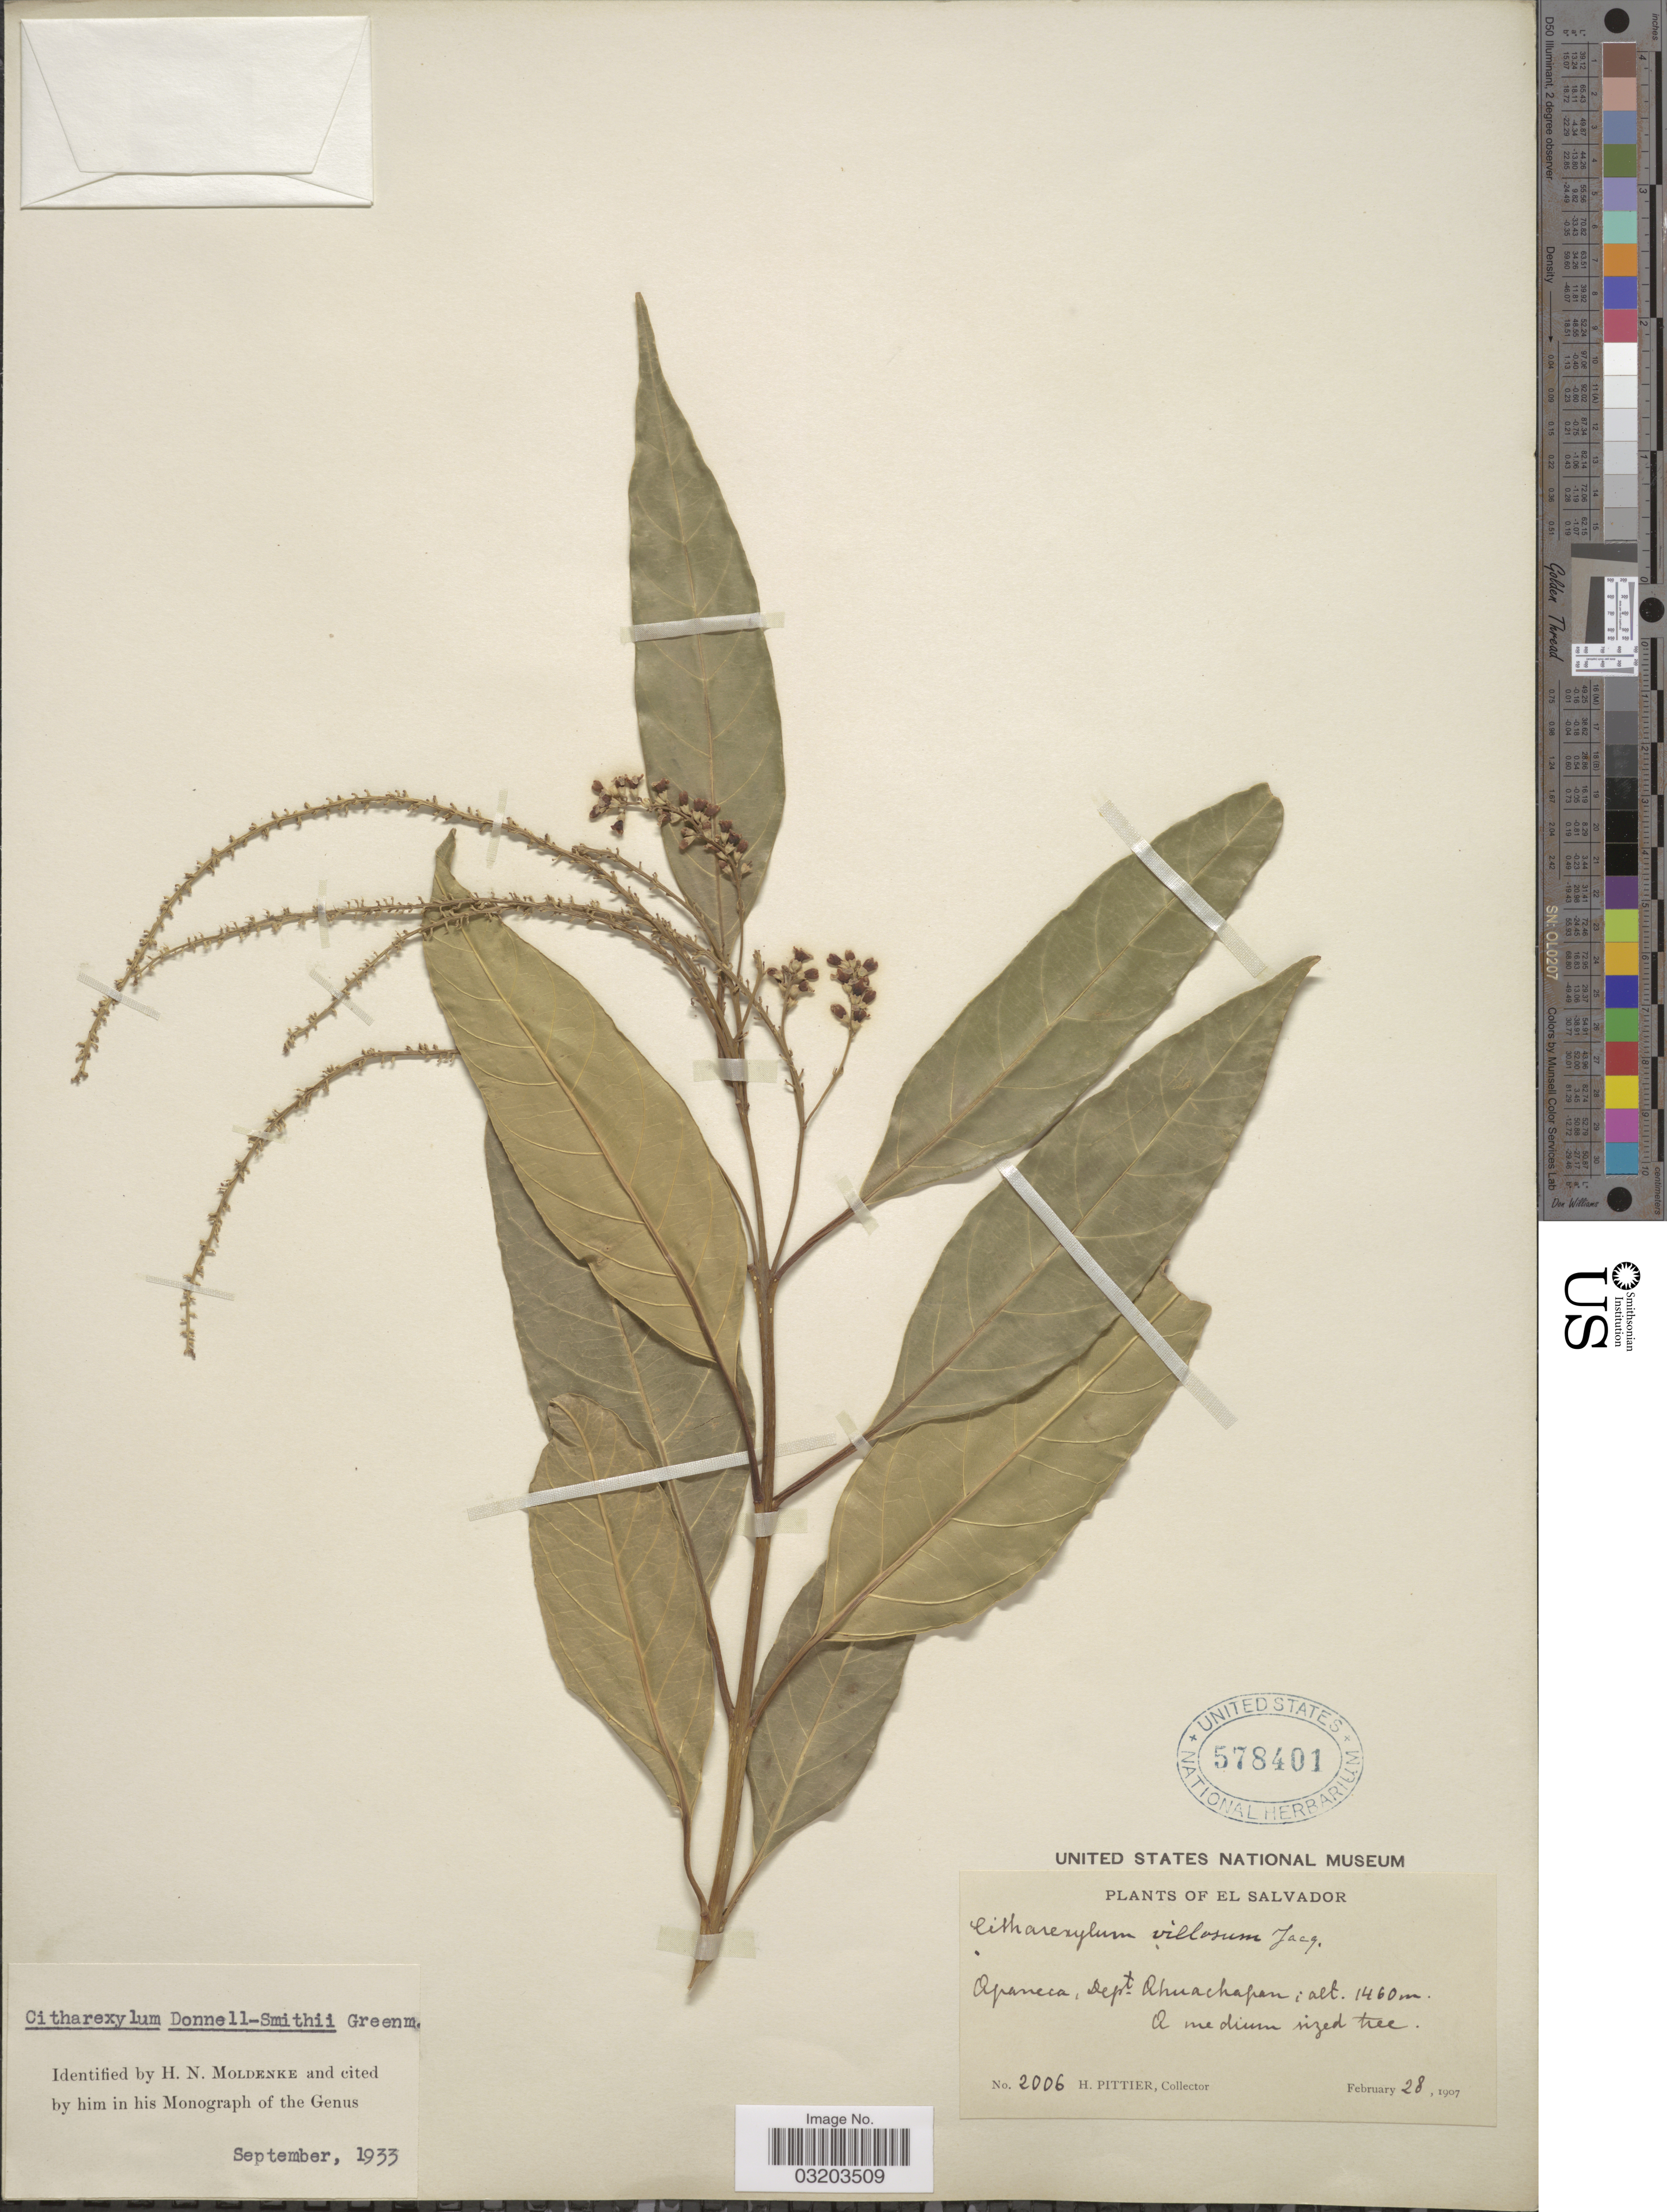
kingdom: Plantae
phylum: Tracheophyta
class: Magnoliopsida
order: Lamiales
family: Verbenaceae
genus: Citharexylum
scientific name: Citharexylum donnell-smithii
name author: Greenm.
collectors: H. F. Pittier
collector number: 2006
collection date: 1907-02-28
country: El Salvador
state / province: Ahuachapan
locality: Apaneca, Dept. Ahuachapan.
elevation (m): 1460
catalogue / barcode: US 578401